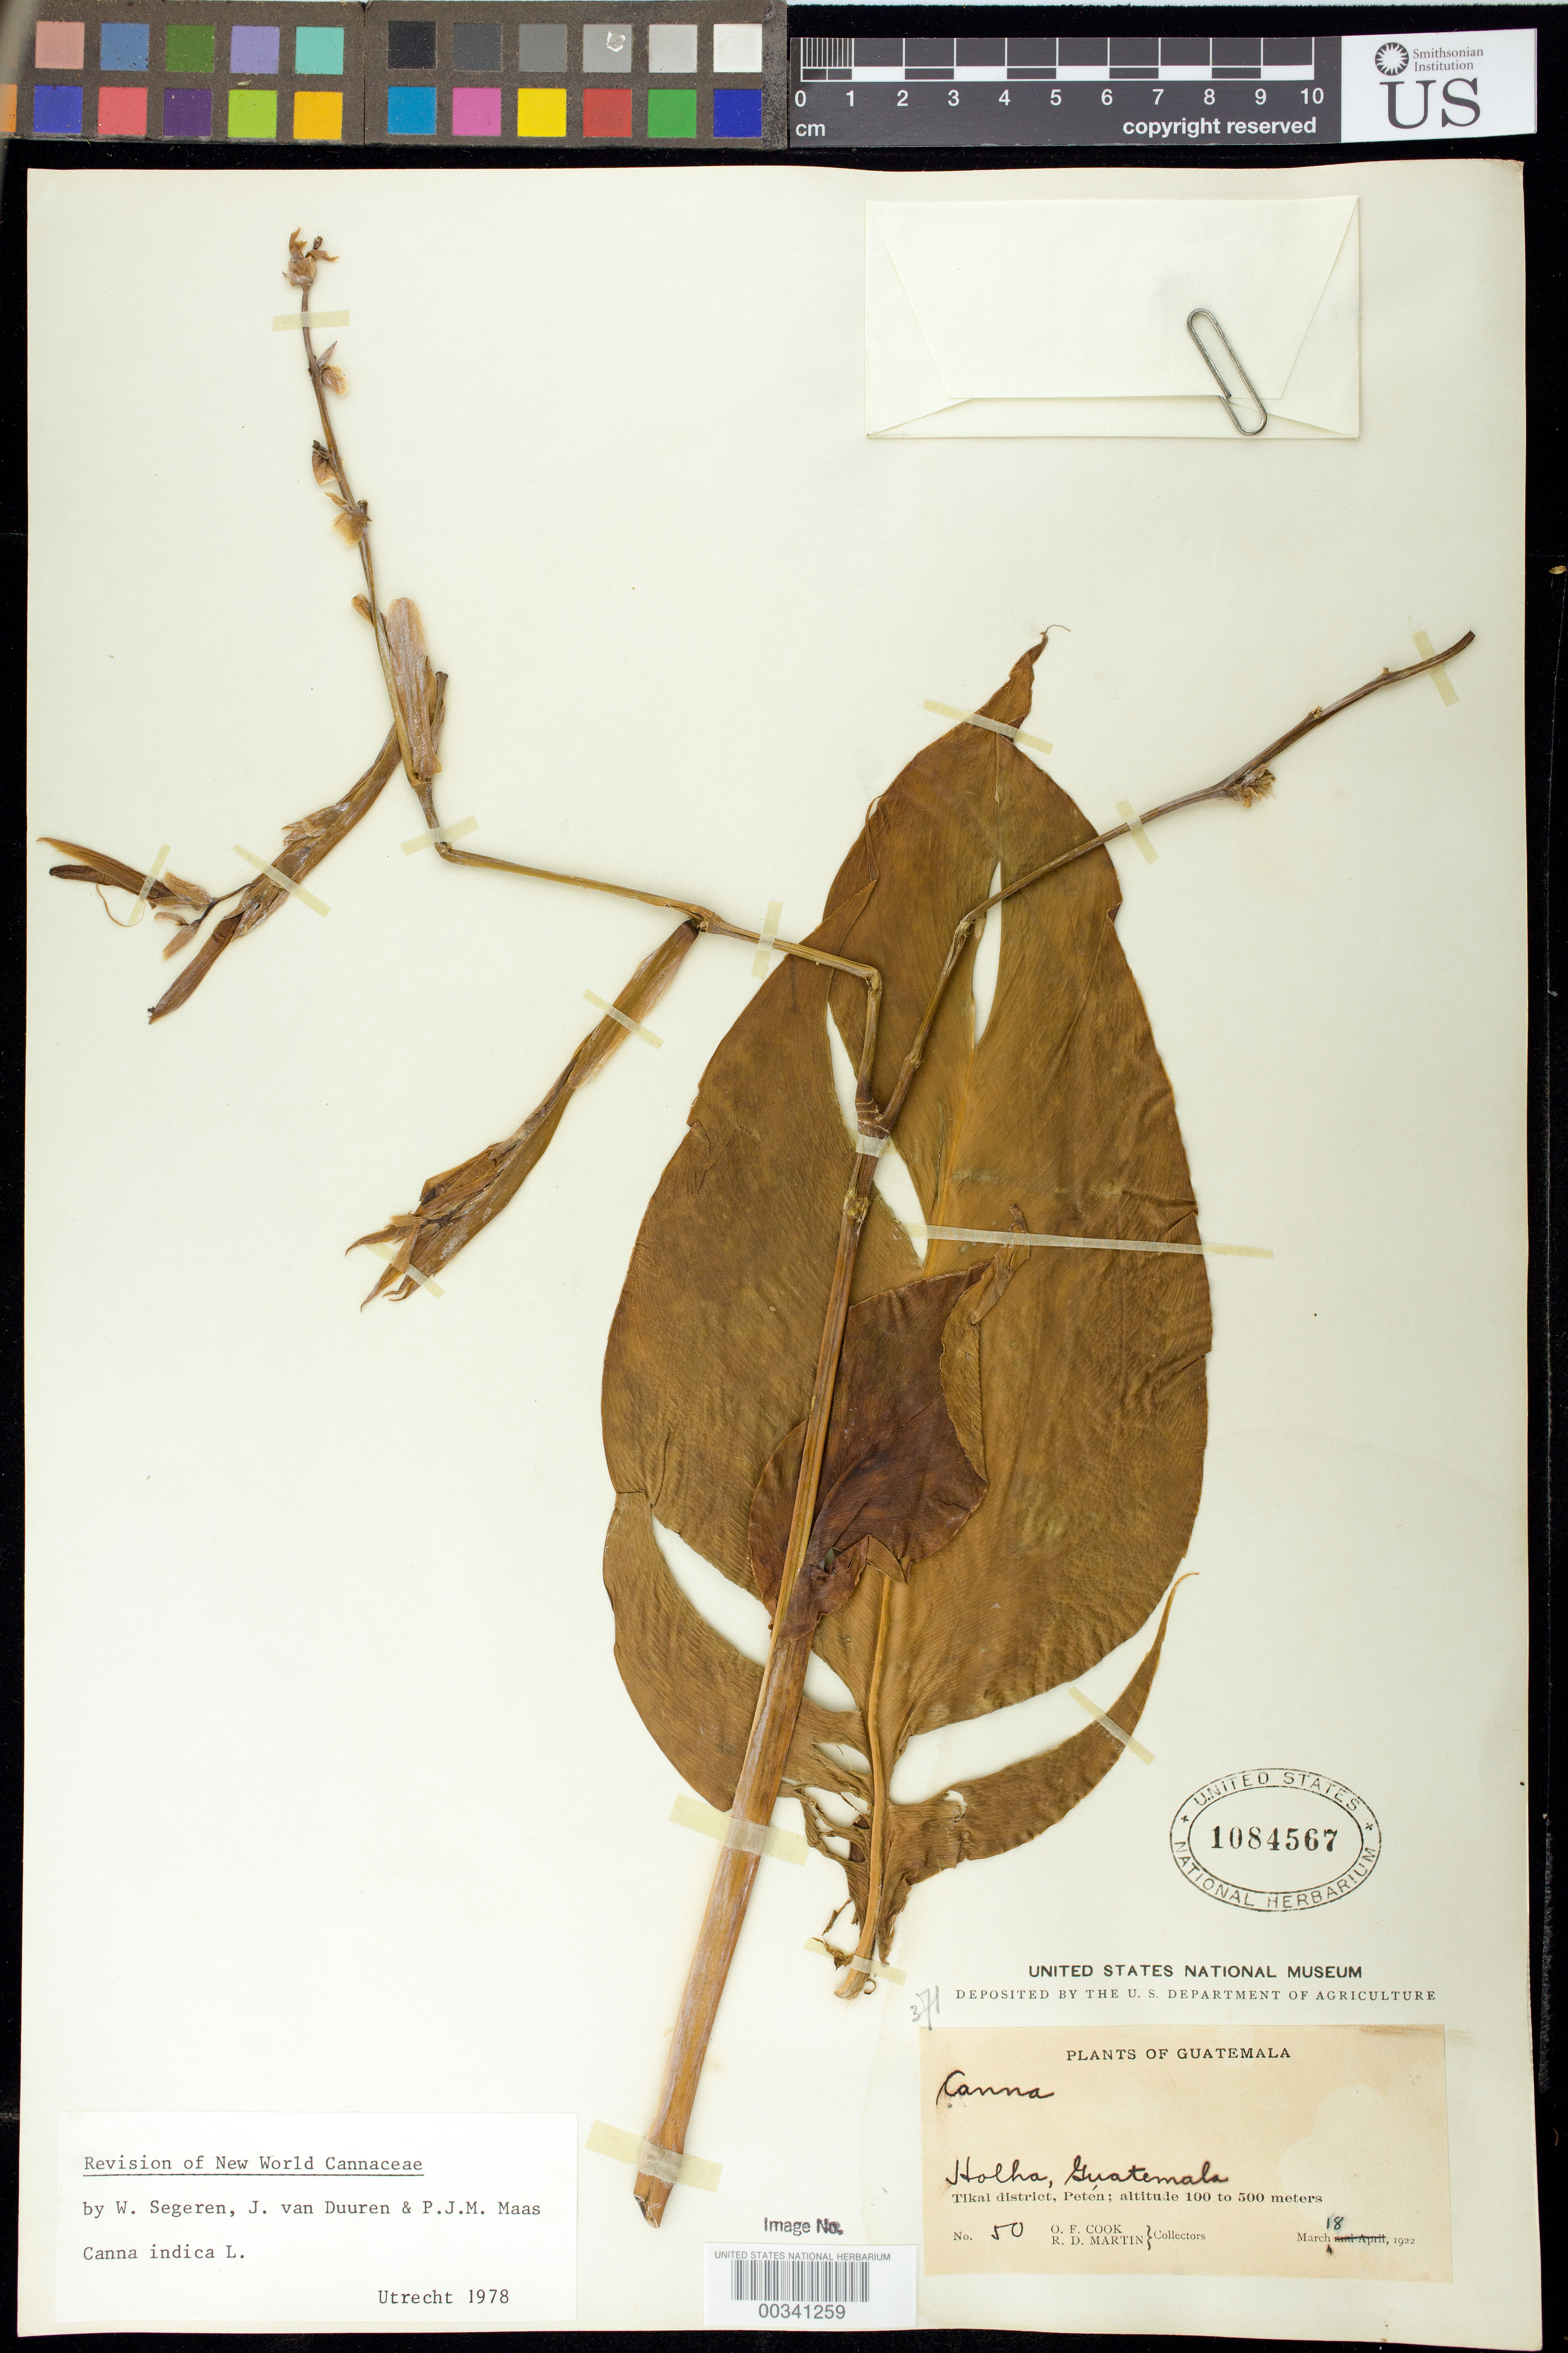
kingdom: Plantae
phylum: Tracheophyta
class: Liliopsida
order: Zingiberales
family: Cannaceae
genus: Canna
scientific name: Canna indica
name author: L.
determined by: Segeren, W.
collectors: O. F. Cook & R. D. Martin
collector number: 50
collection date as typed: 18 Mar 1922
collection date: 1922-03-18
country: Guatemala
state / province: El Petén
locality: Tikal dist, Petèn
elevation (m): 100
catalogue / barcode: US 1084567